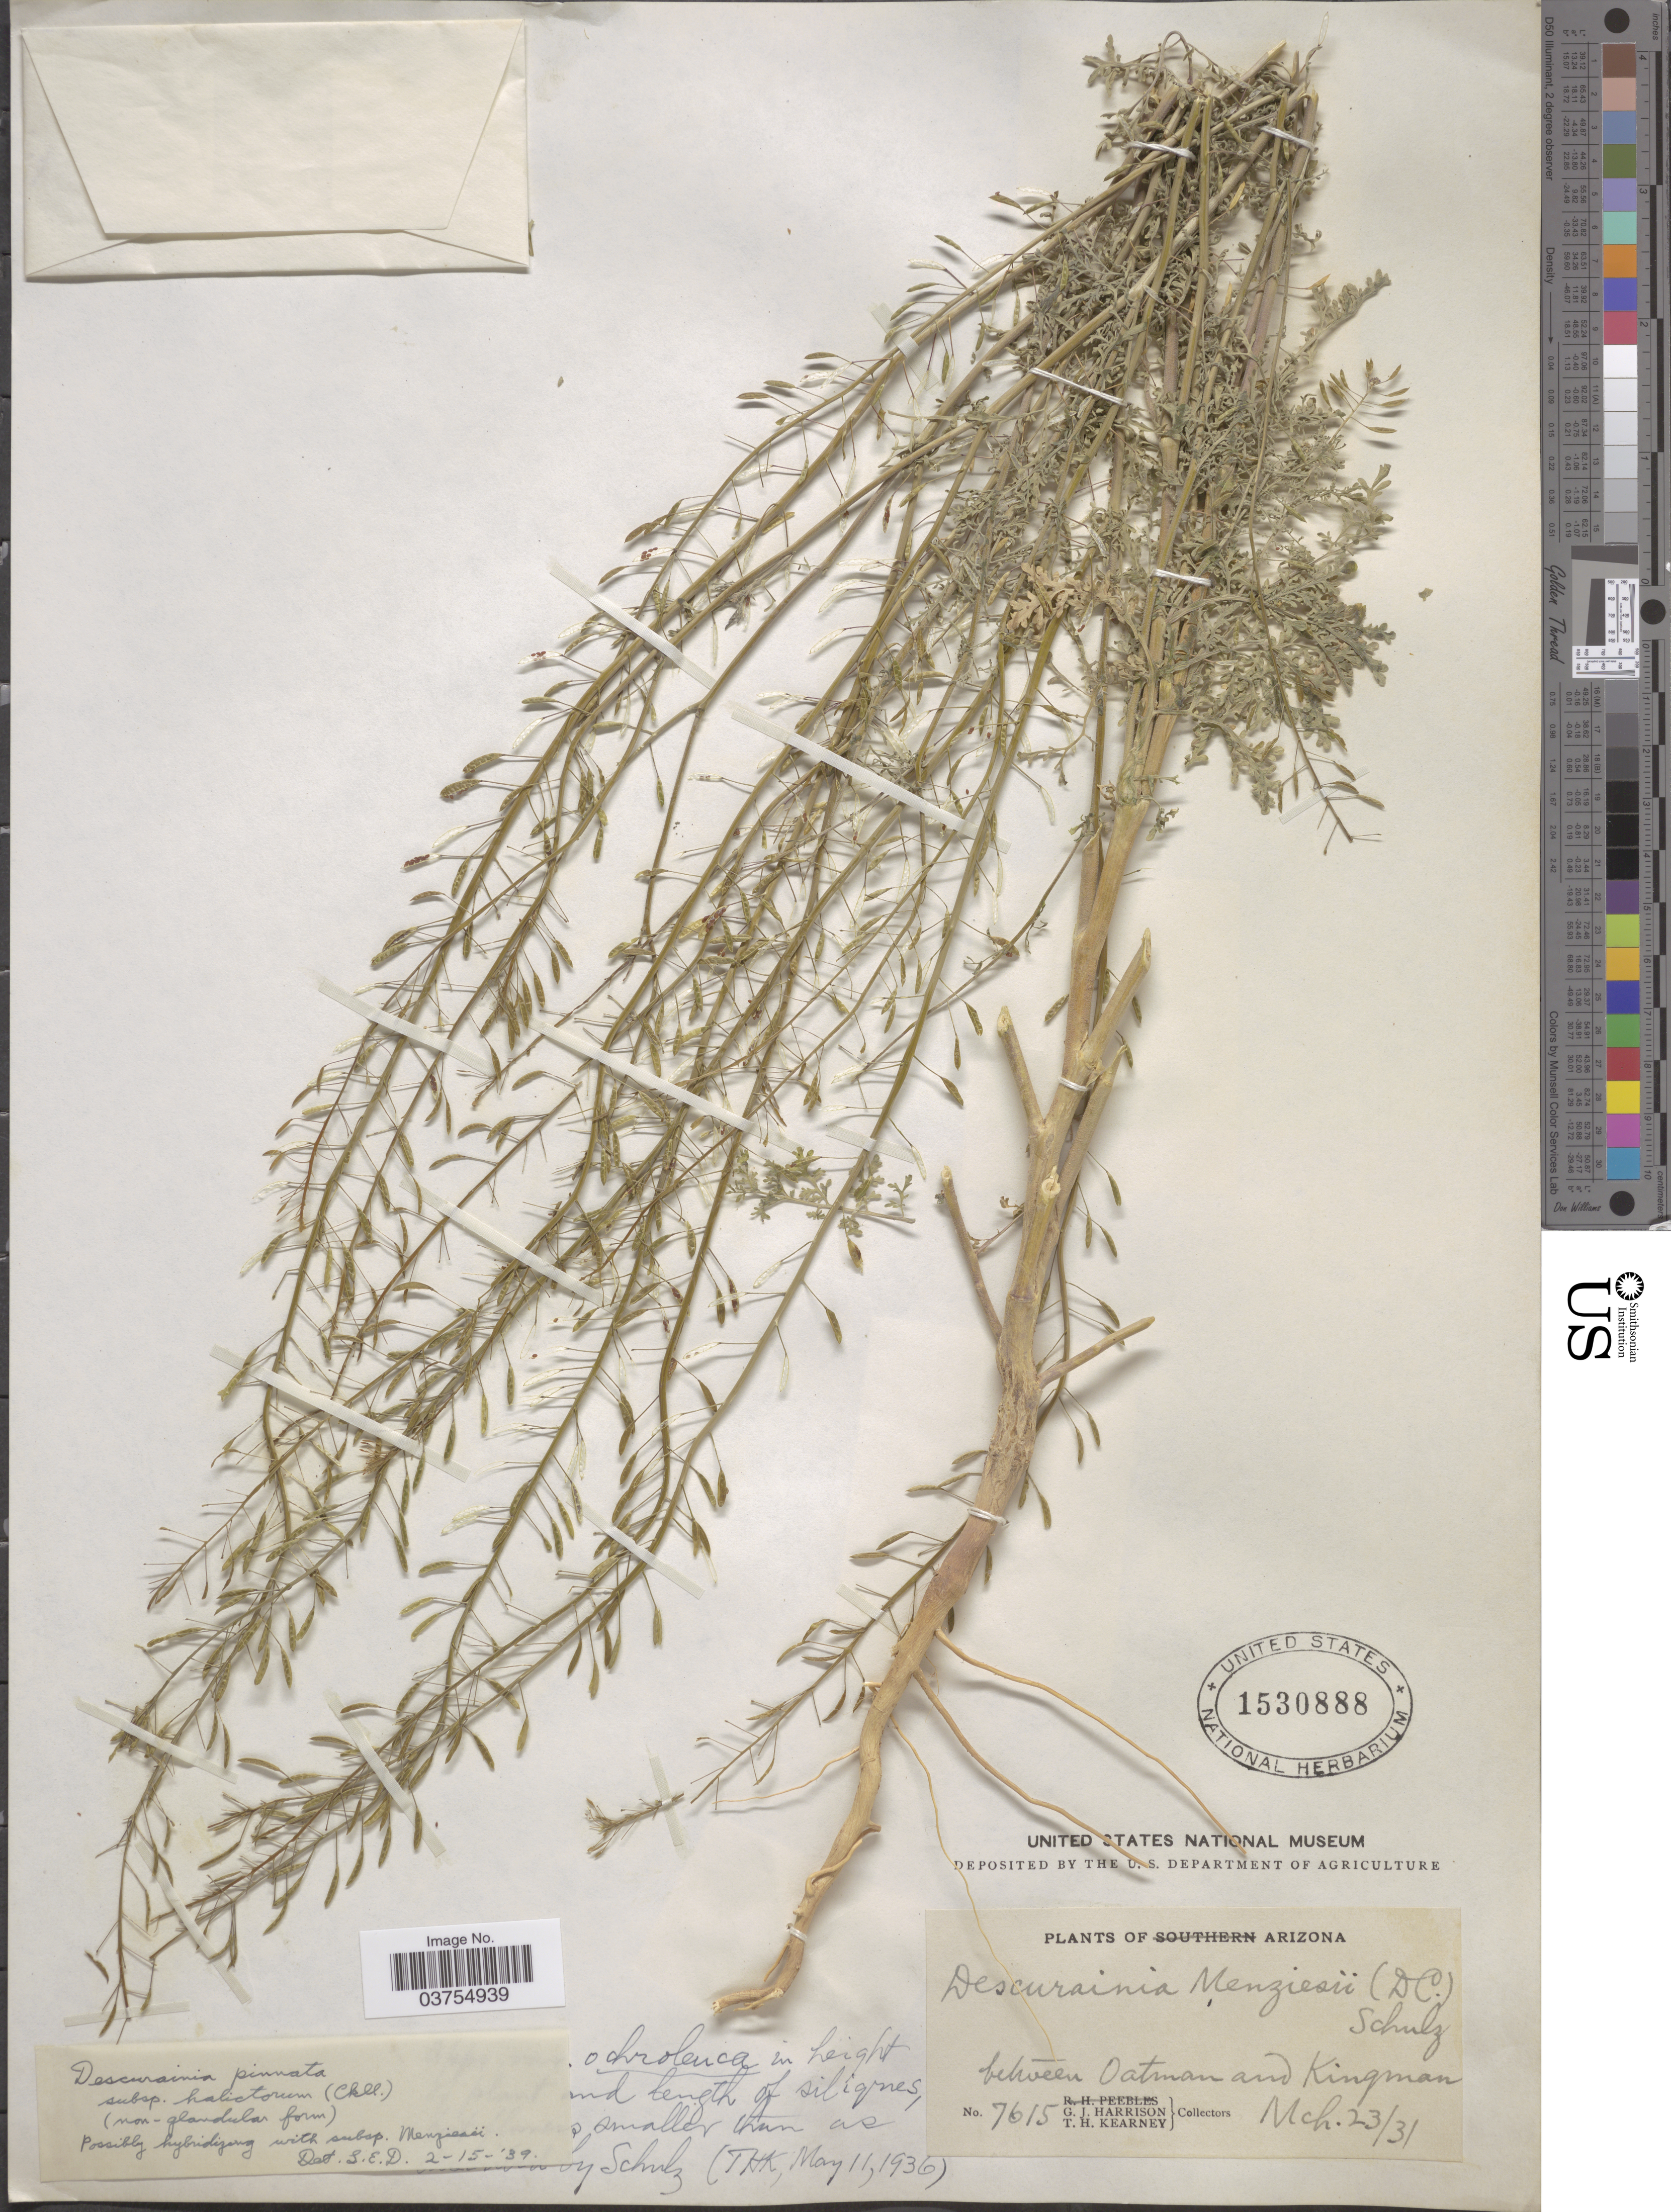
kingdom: Plantae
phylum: Tracheophyta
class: Magnoliopsida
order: Brassicales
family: Brassicaceae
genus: Descurainia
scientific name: Descurainia pinnata subsp. halictorum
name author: (Cockerell) Detling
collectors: G. J. Harrison & T. H. Kearney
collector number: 7615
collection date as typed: Transcribed d/m/y: 23/3/31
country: United States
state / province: Arizona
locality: Between Oatman and Kingman.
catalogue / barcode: US 1530888